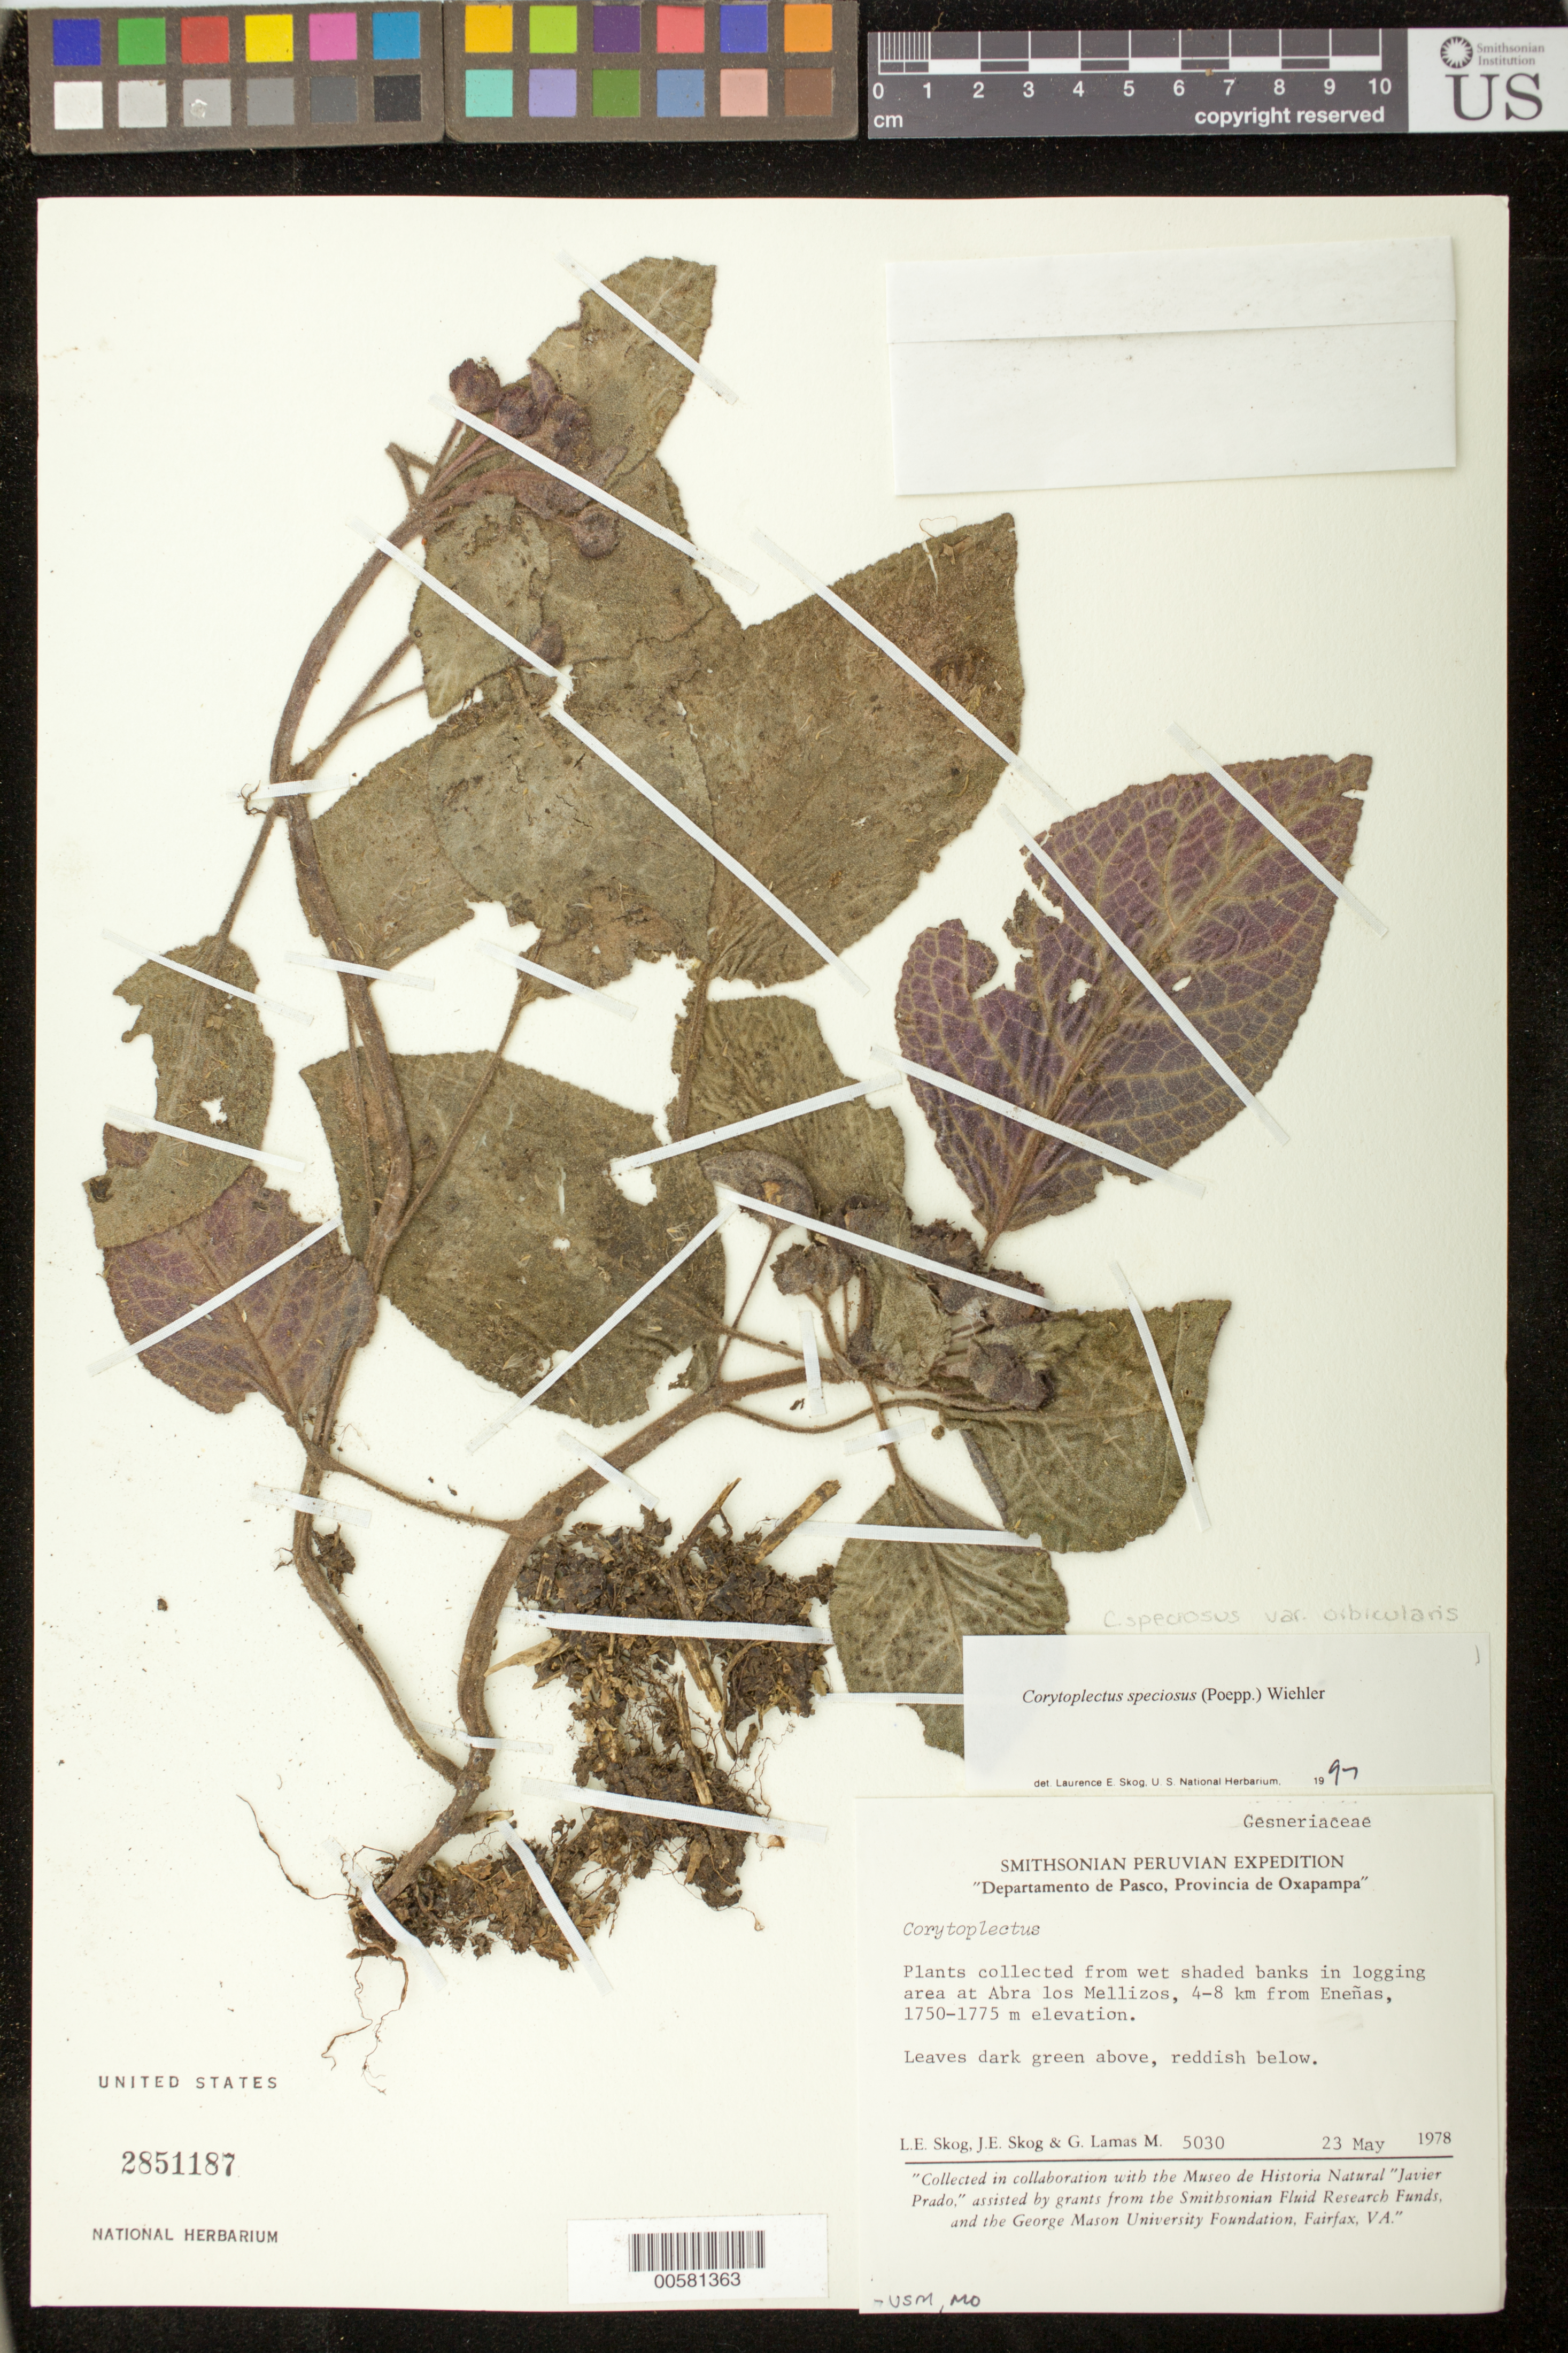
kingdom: Plantae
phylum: Tracheophyta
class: Magnoliopsida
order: Lamiales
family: Gesneriaceae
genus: Corytoplectus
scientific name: Corytoplectus speciosus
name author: (Poepp.) Wiehler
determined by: Skog, Laurence E.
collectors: L. E. Skog, J. E. Skog & G. Lamas M.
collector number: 5030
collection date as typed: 23 May 1978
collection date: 1978-05-23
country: Peru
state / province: Pasco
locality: Prov. Oxapampa; Abra los Mellizos, 4-8 km from Eneñas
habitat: Wet shaded banks in logging area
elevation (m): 1750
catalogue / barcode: US 2851187